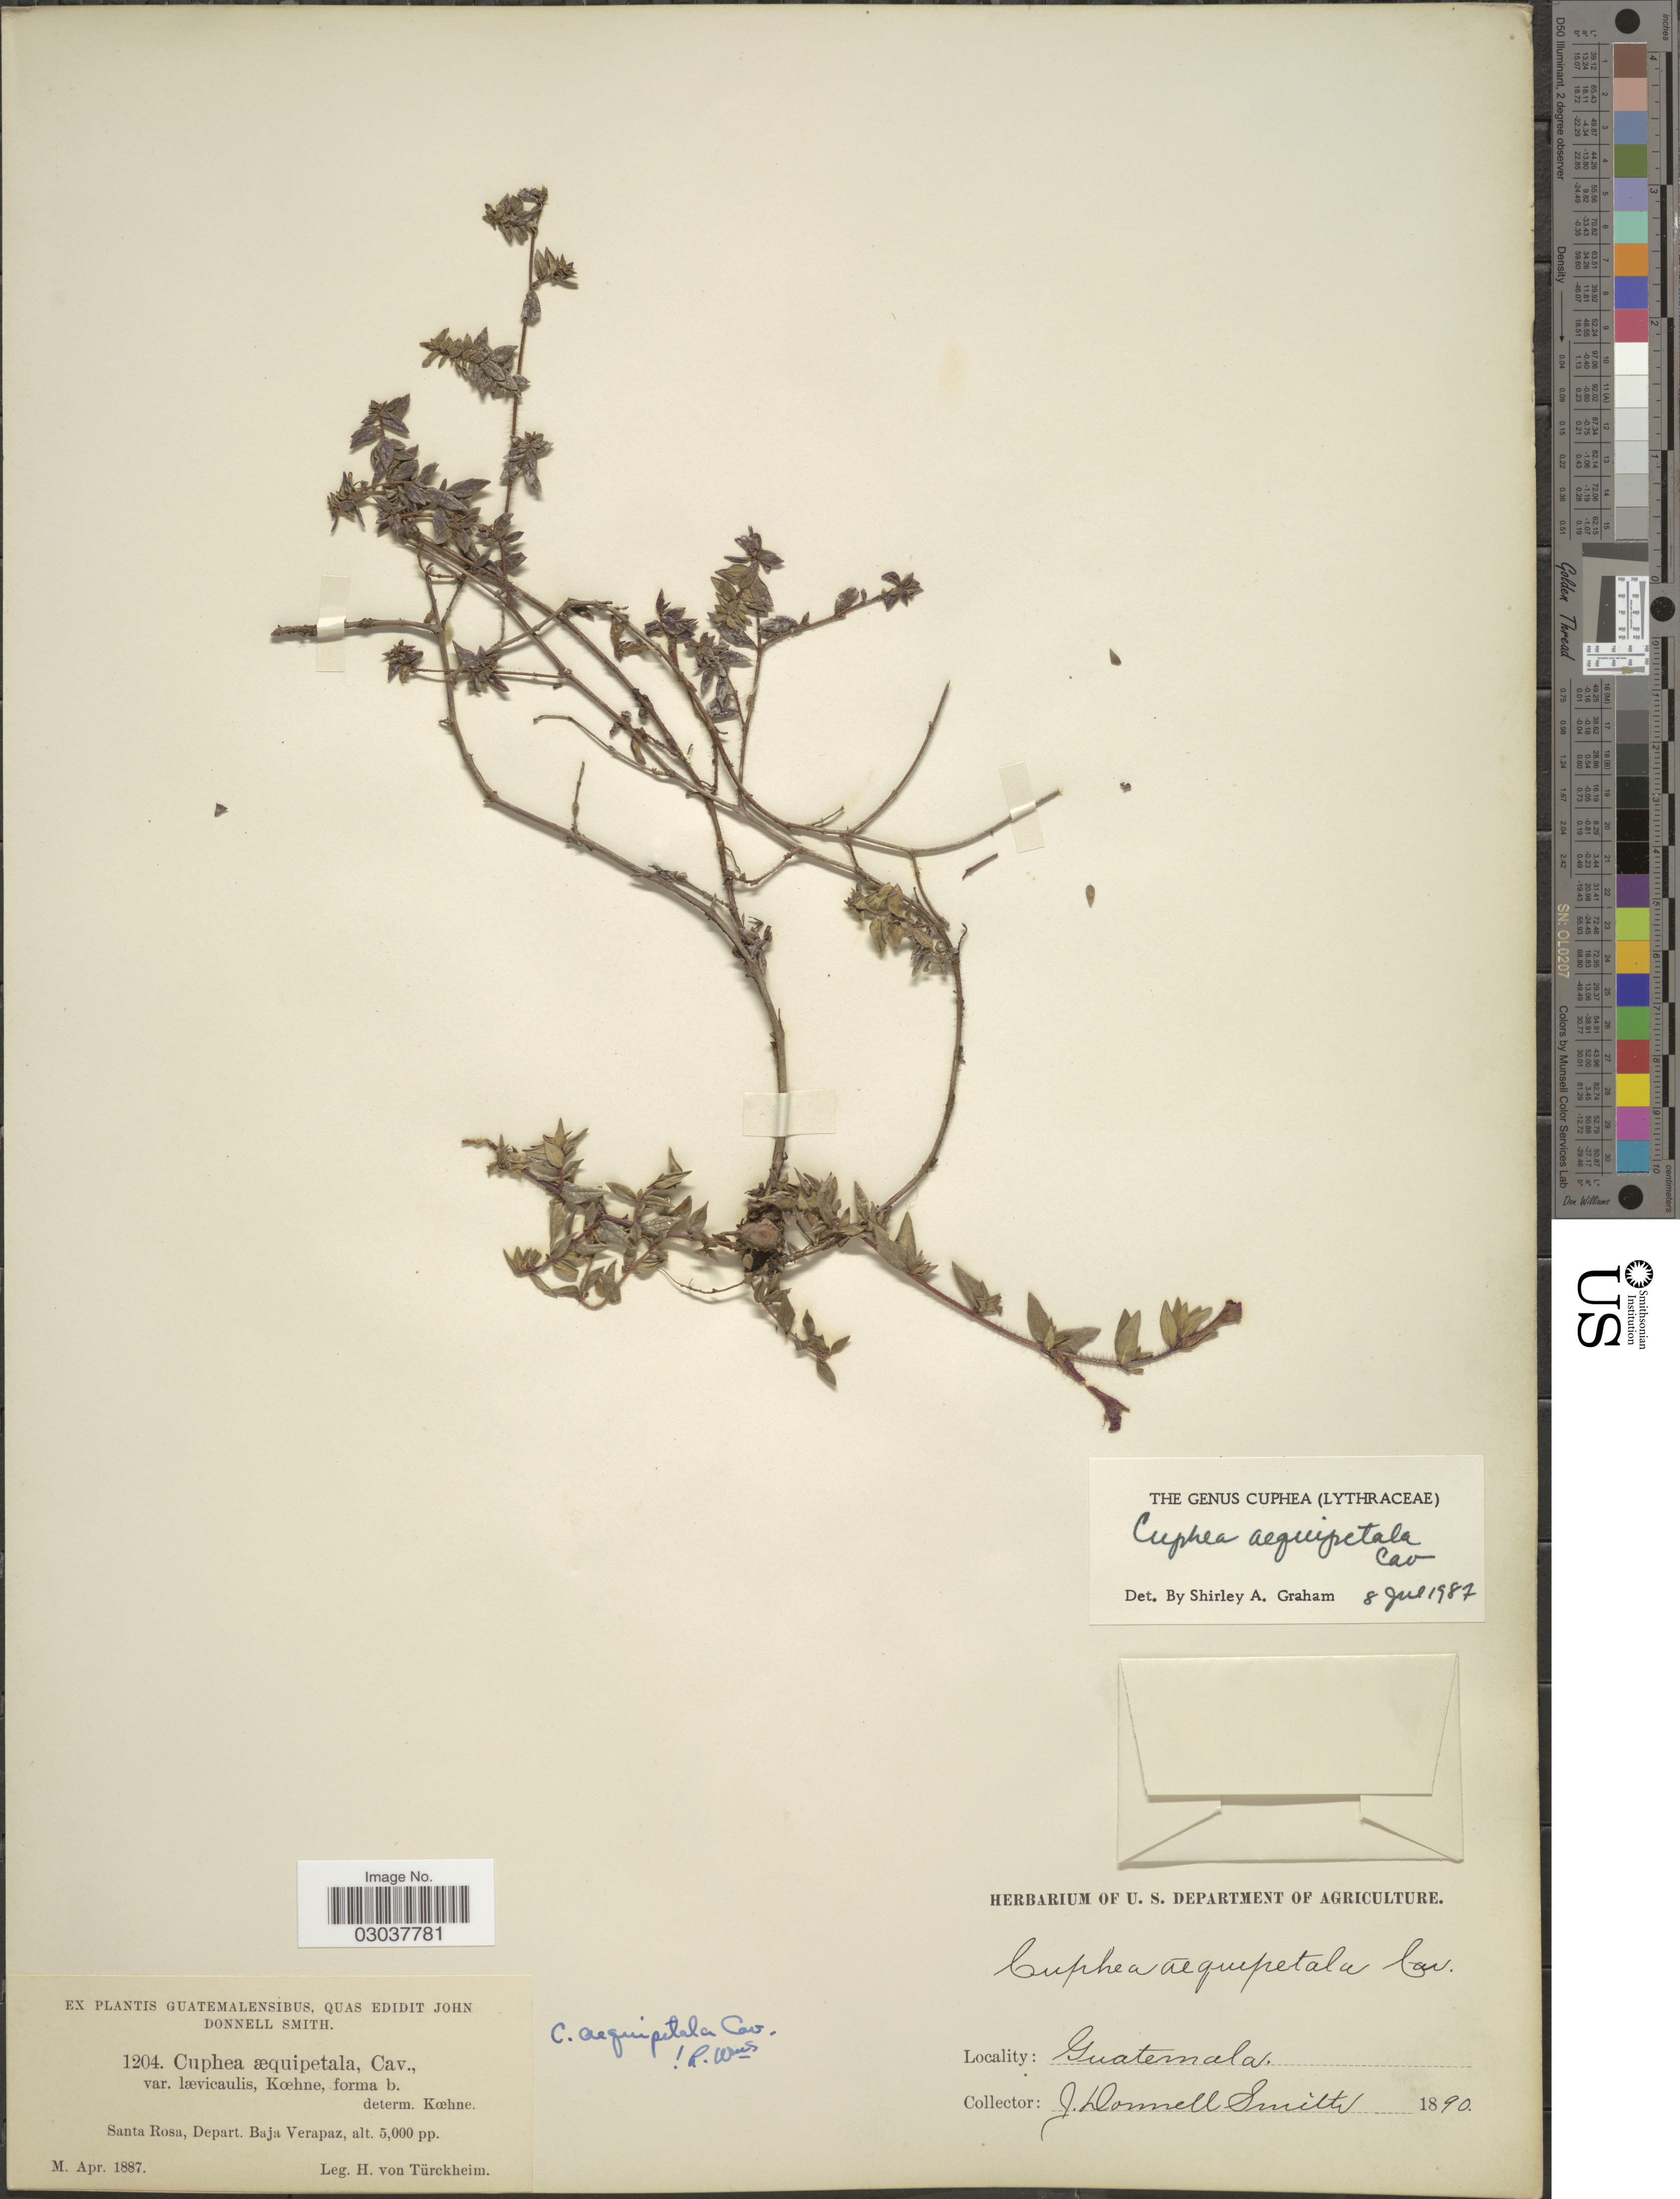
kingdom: Plantae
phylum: Tracheophyta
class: Magnoliopsida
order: Myrtales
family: Lythraceae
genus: Cuphea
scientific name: Cuphea aequipetala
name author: Cav.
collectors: H. von Türckheim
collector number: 1204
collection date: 1887-04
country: Guatemala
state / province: Baja Verapaz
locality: Santa Rosa, Depart. Baja Verapaz.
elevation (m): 1524